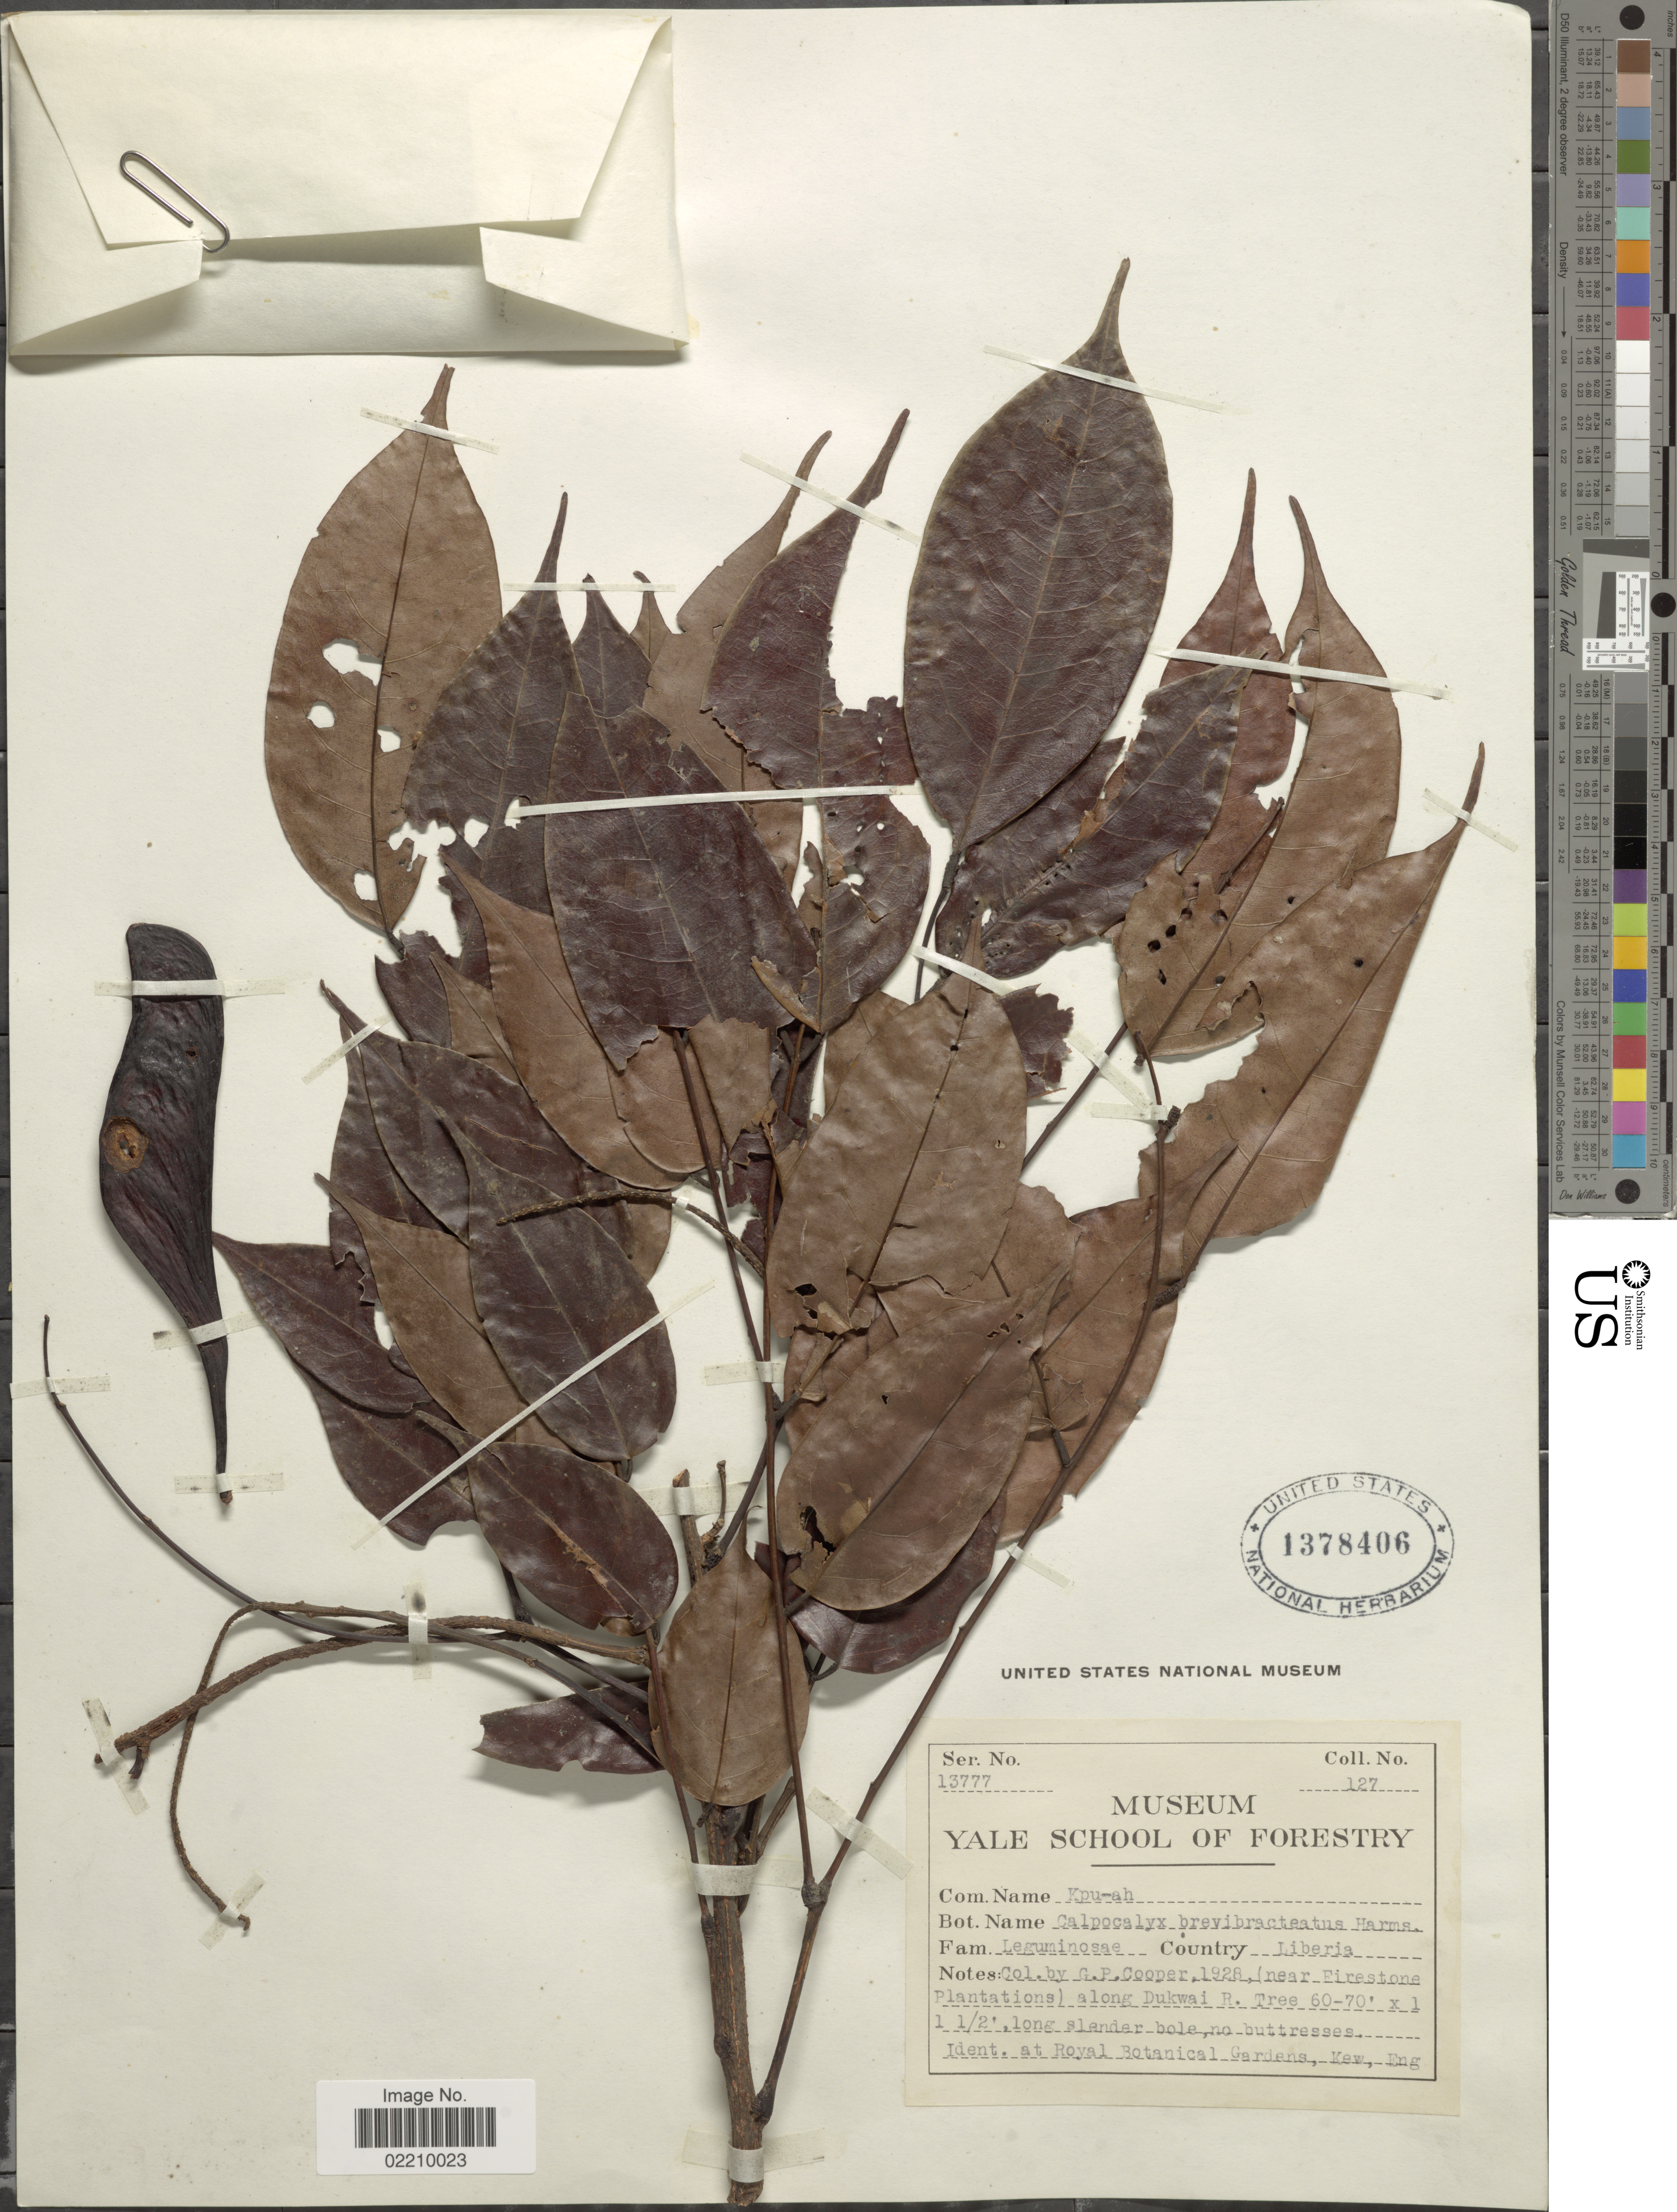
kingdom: Plantae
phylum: Tracheophyta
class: Magnoliopsida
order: Fabales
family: Fabaceae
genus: Calpocalyx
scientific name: Calpocalyx brevibracteatus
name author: Harms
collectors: G. Cooper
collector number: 127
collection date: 1928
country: Liberia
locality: Near Firestone Plantations along Dukwai R.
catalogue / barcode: US 1378406